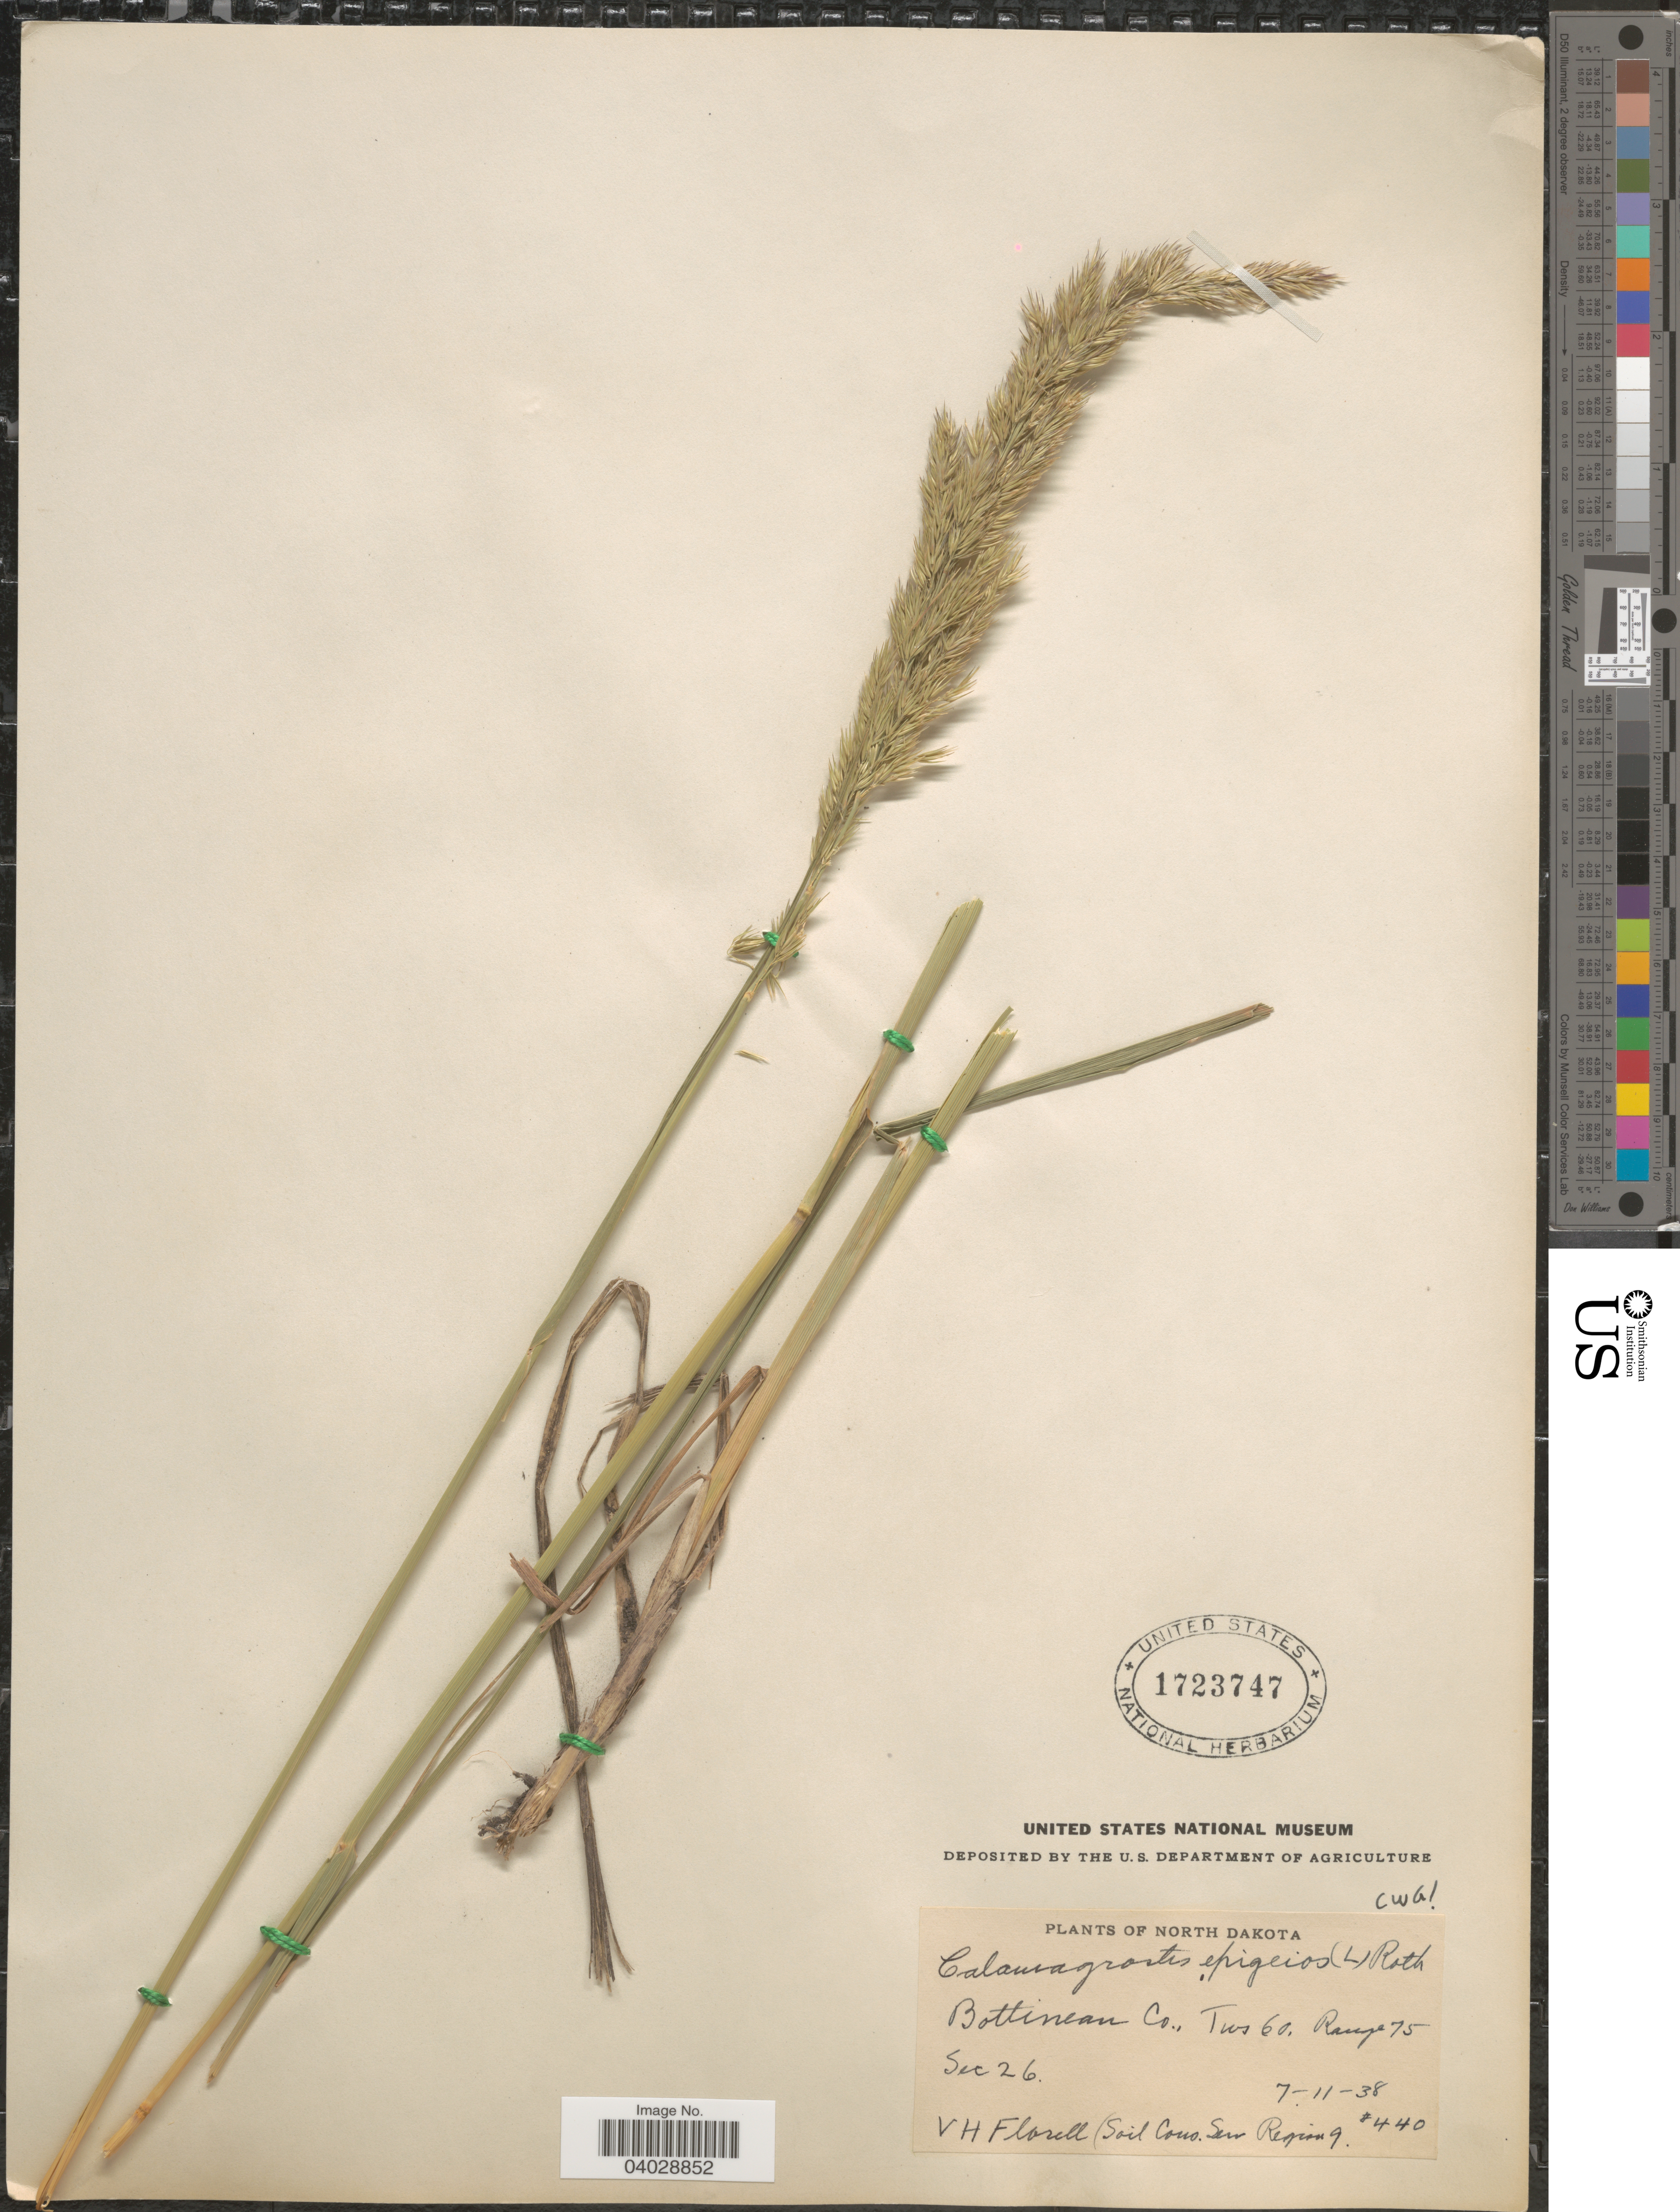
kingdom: Plantae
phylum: Tracheophyta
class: Liliopsida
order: Poales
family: Poaceae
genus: Calamagrostis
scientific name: Calamagrostis epigeios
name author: (L.) Roth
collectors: V. Florell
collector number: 440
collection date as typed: Transcribed d/m/y: 11/7/38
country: United States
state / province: North Dakota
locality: Bottineau Co., Tws 60, Range 75. Sec. 26.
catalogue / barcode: US 1723747